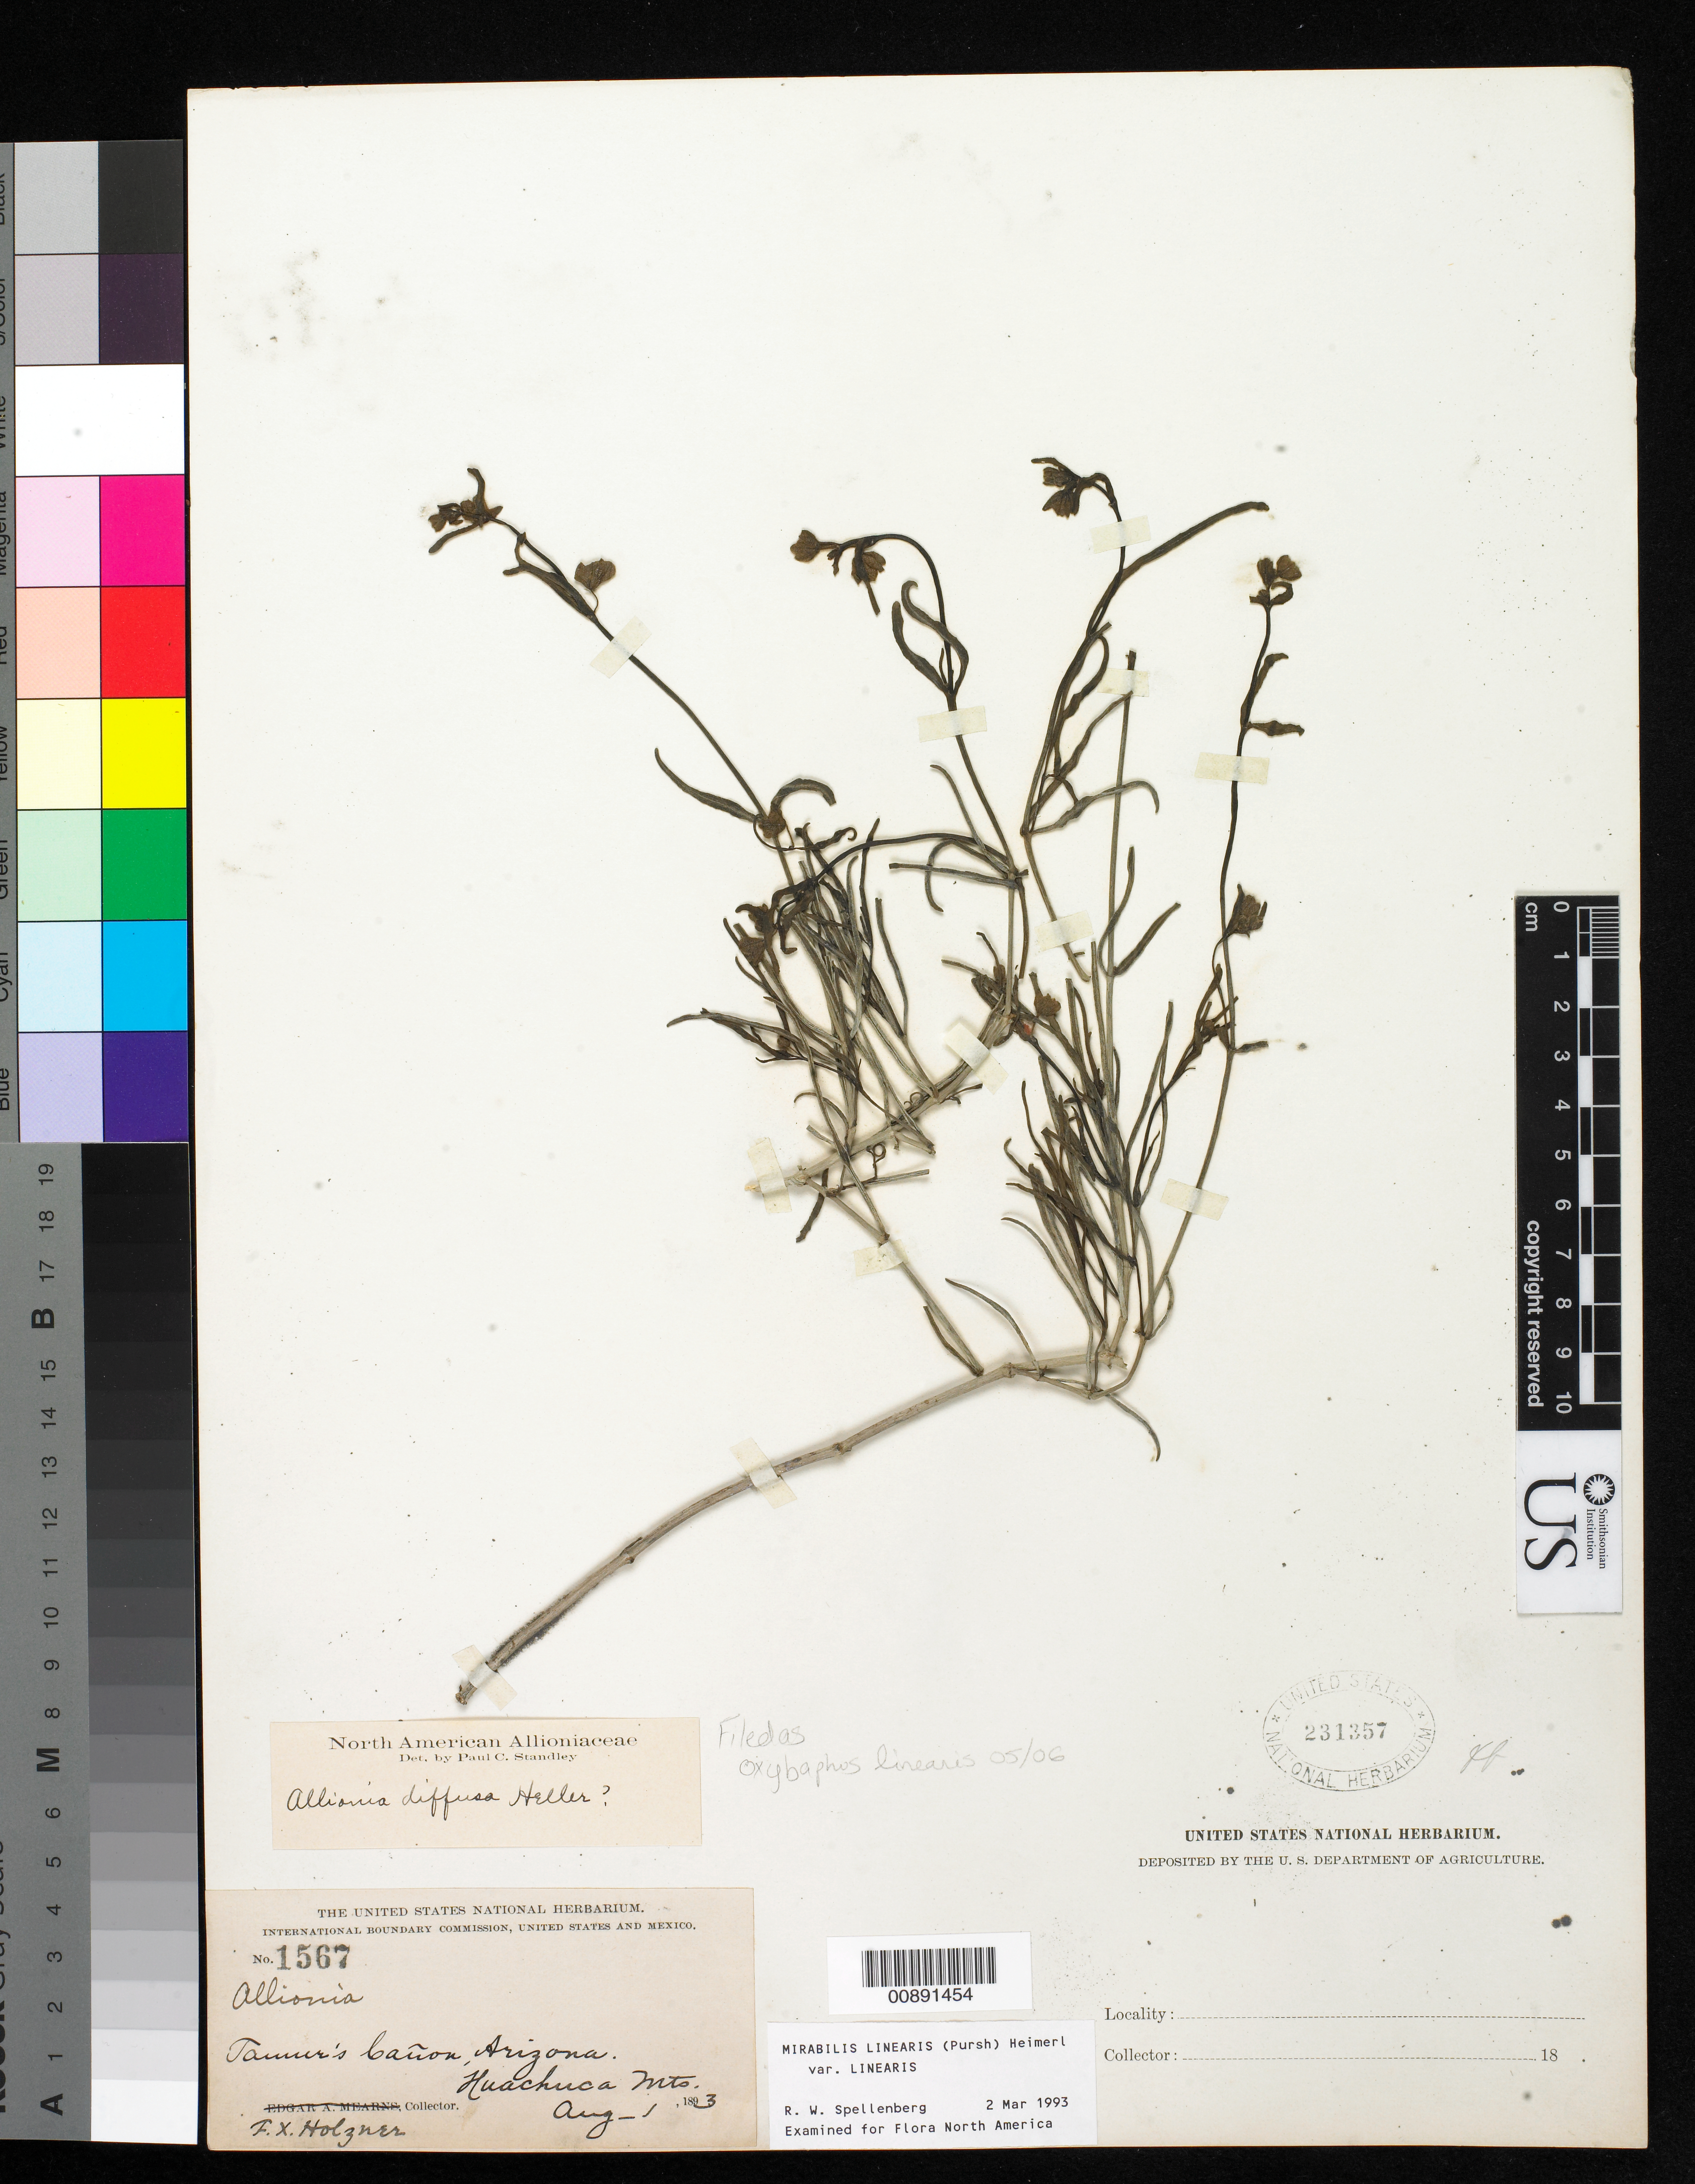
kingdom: Plantae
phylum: Tracheophyta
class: Magnoliopsida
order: Caryophyllales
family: Nyctaginaceae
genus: Oxybaphus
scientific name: Oxybaphus linearis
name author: (Pursh) B.L. Rob.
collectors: F. X. Holzner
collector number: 1567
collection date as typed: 01 Aug 1893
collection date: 1893-08-01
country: United States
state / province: Arizona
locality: Tanner's Canyon, Huachuca Mts.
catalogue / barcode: US 231357